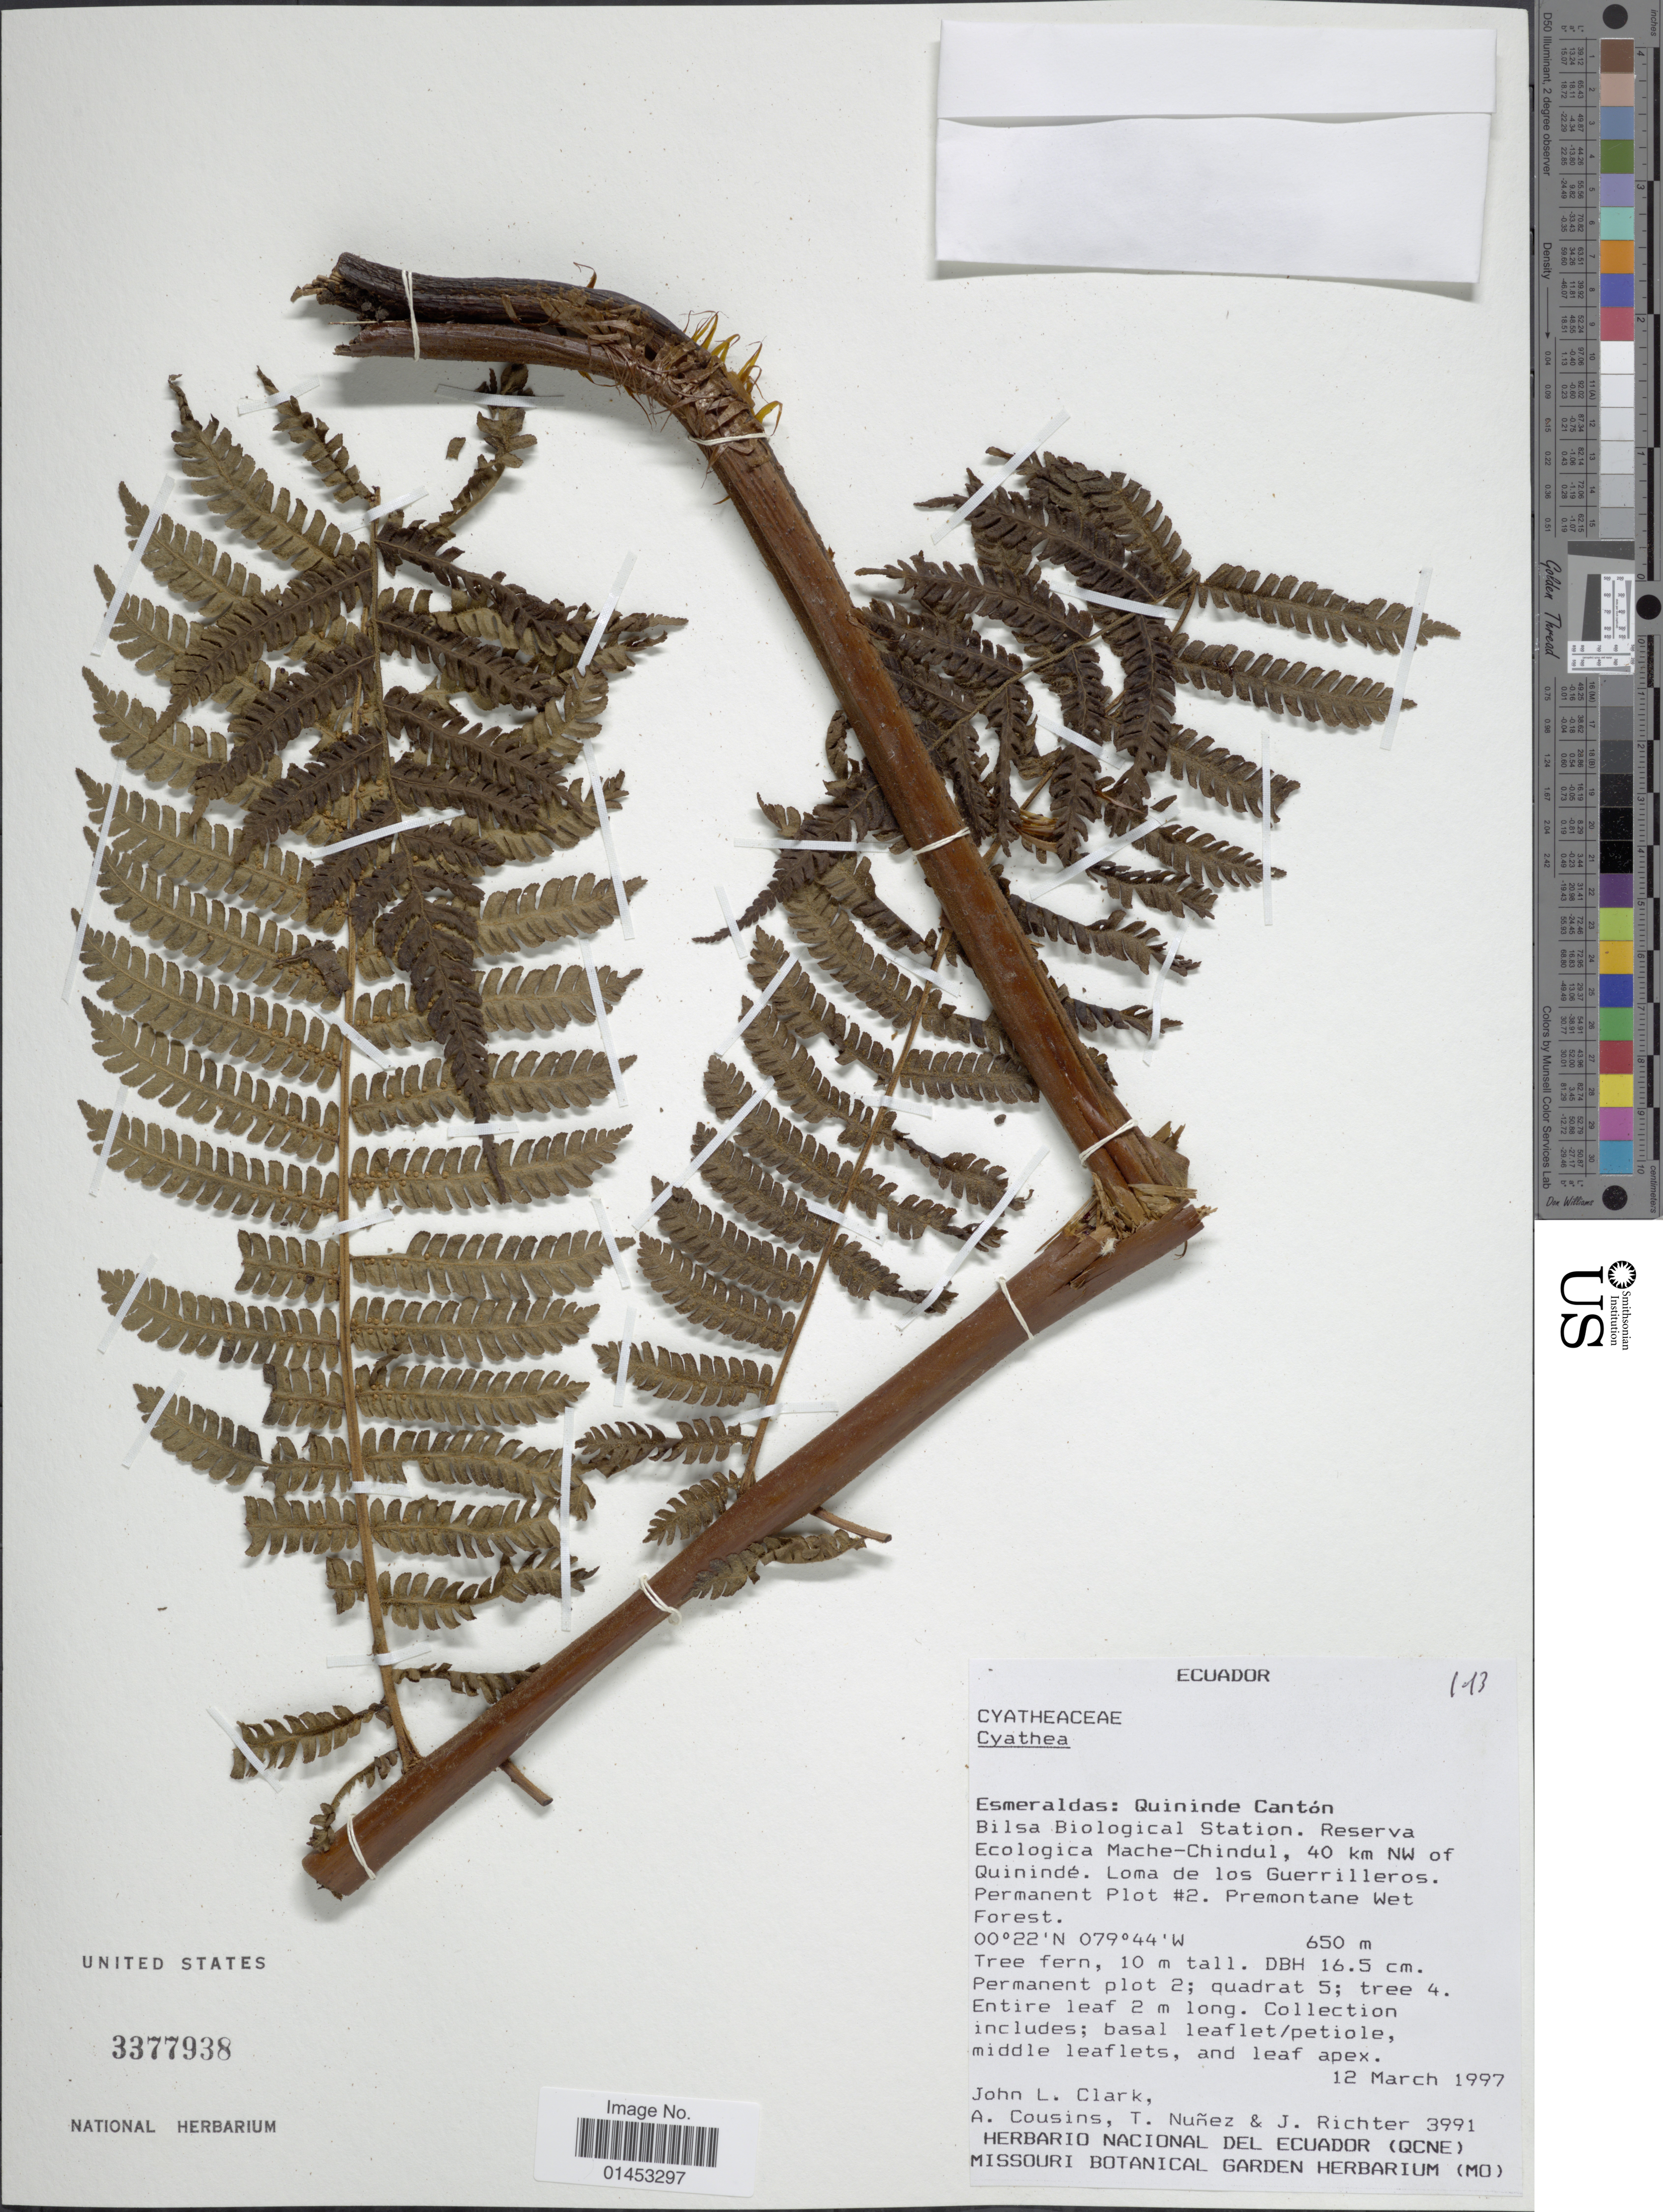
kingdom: Plantae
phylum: Tracheophyta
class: Polypodiopsida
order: Cyatheales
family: Cyatheaceae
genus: Cyathea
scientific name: Cyathea sp.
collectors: J. L. Clark, A. Cousins, T. Núñez & J. Richter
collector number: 3991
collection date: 1997-03-12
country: Ecuador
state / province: Esmeraldas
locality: Esmeraldas: Quininde Cantón, Bilsa Biological Station, Reserva Ecological Mache-Chindul, 40km NW of Quinindé, loma de los Guirrilleros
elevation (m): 650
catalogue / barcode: US 3377938